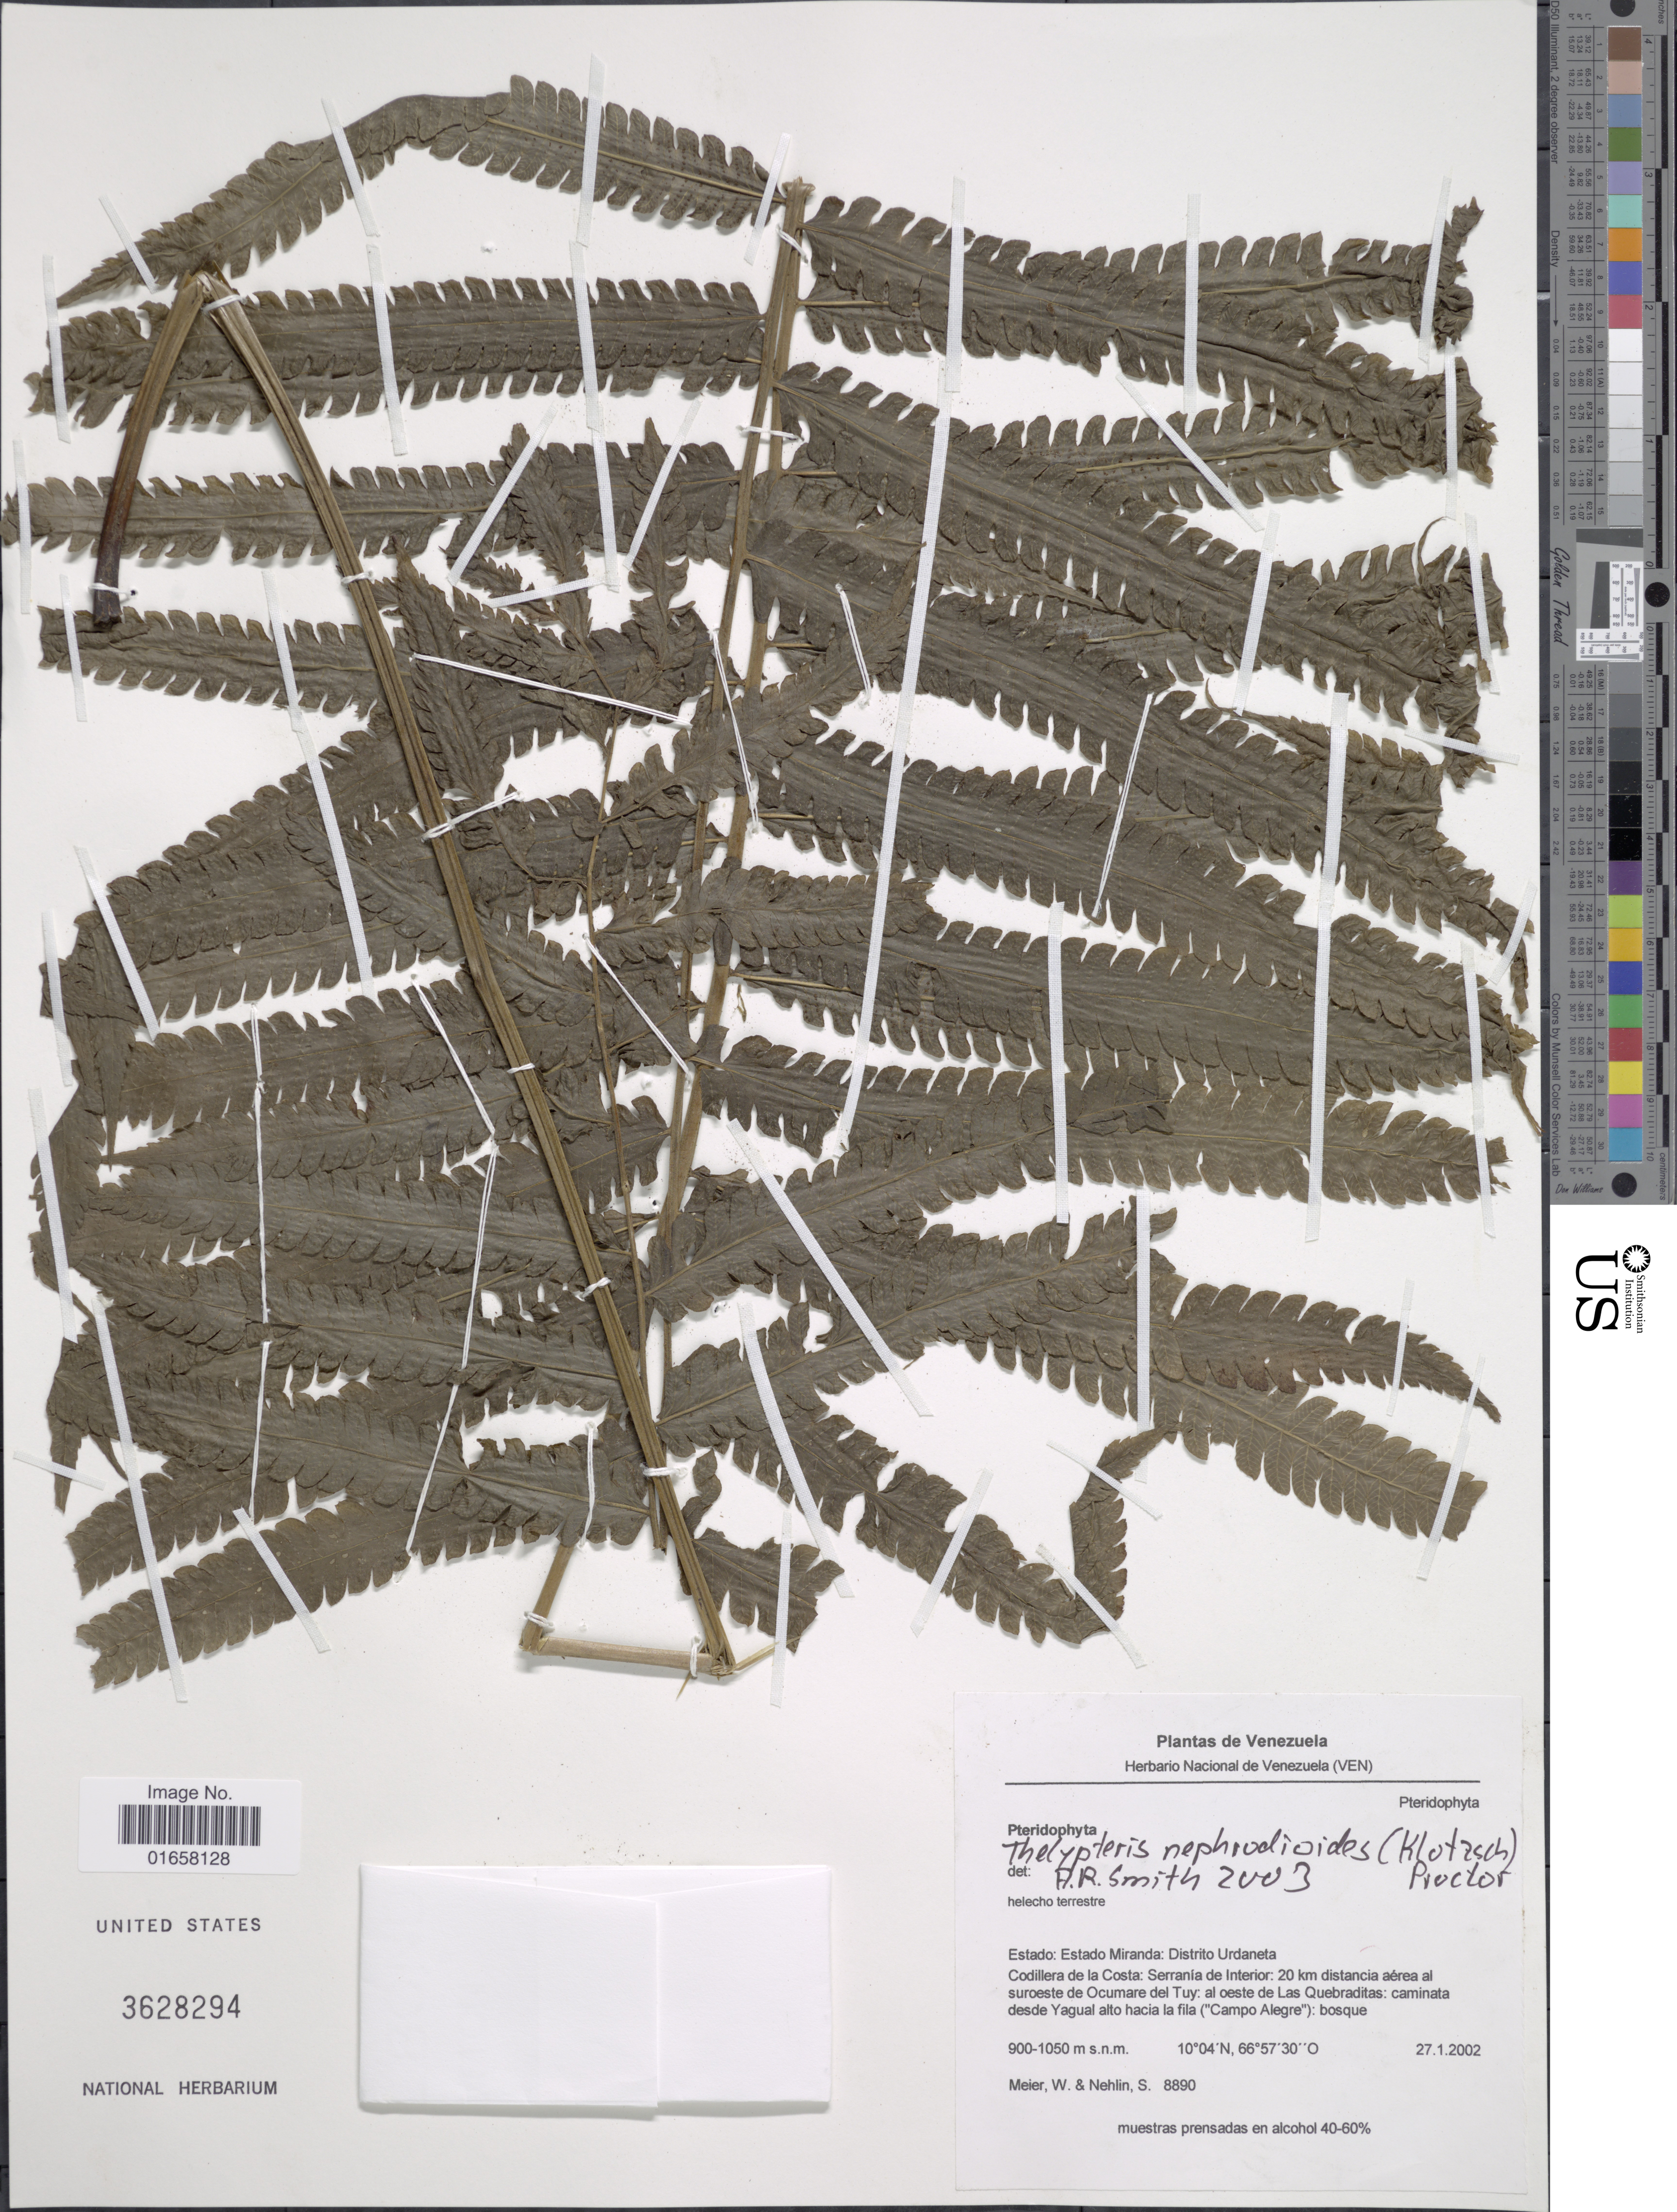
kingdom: Plantae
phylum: Tracheophyta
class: Polypodiopsida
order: Polypodiales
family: Thelypteridaceae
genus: Christella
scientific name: Christella hispidula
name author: (Decne.) Holttum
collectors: W. Meier & S. Nehlin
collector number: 8890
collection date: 2002-01-21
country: Venezuela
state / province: Miranda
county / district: Urdaneta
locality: Cordillera de la Costa: Serrania de Interior: 20 km distancia aérea al suroeste de Ocumare del Tuy: al oeste de Las Quebraditas: caminata desde Yagual alto hacia la fila ("Campo Alegre")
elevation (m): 900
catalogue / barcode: US 3628294